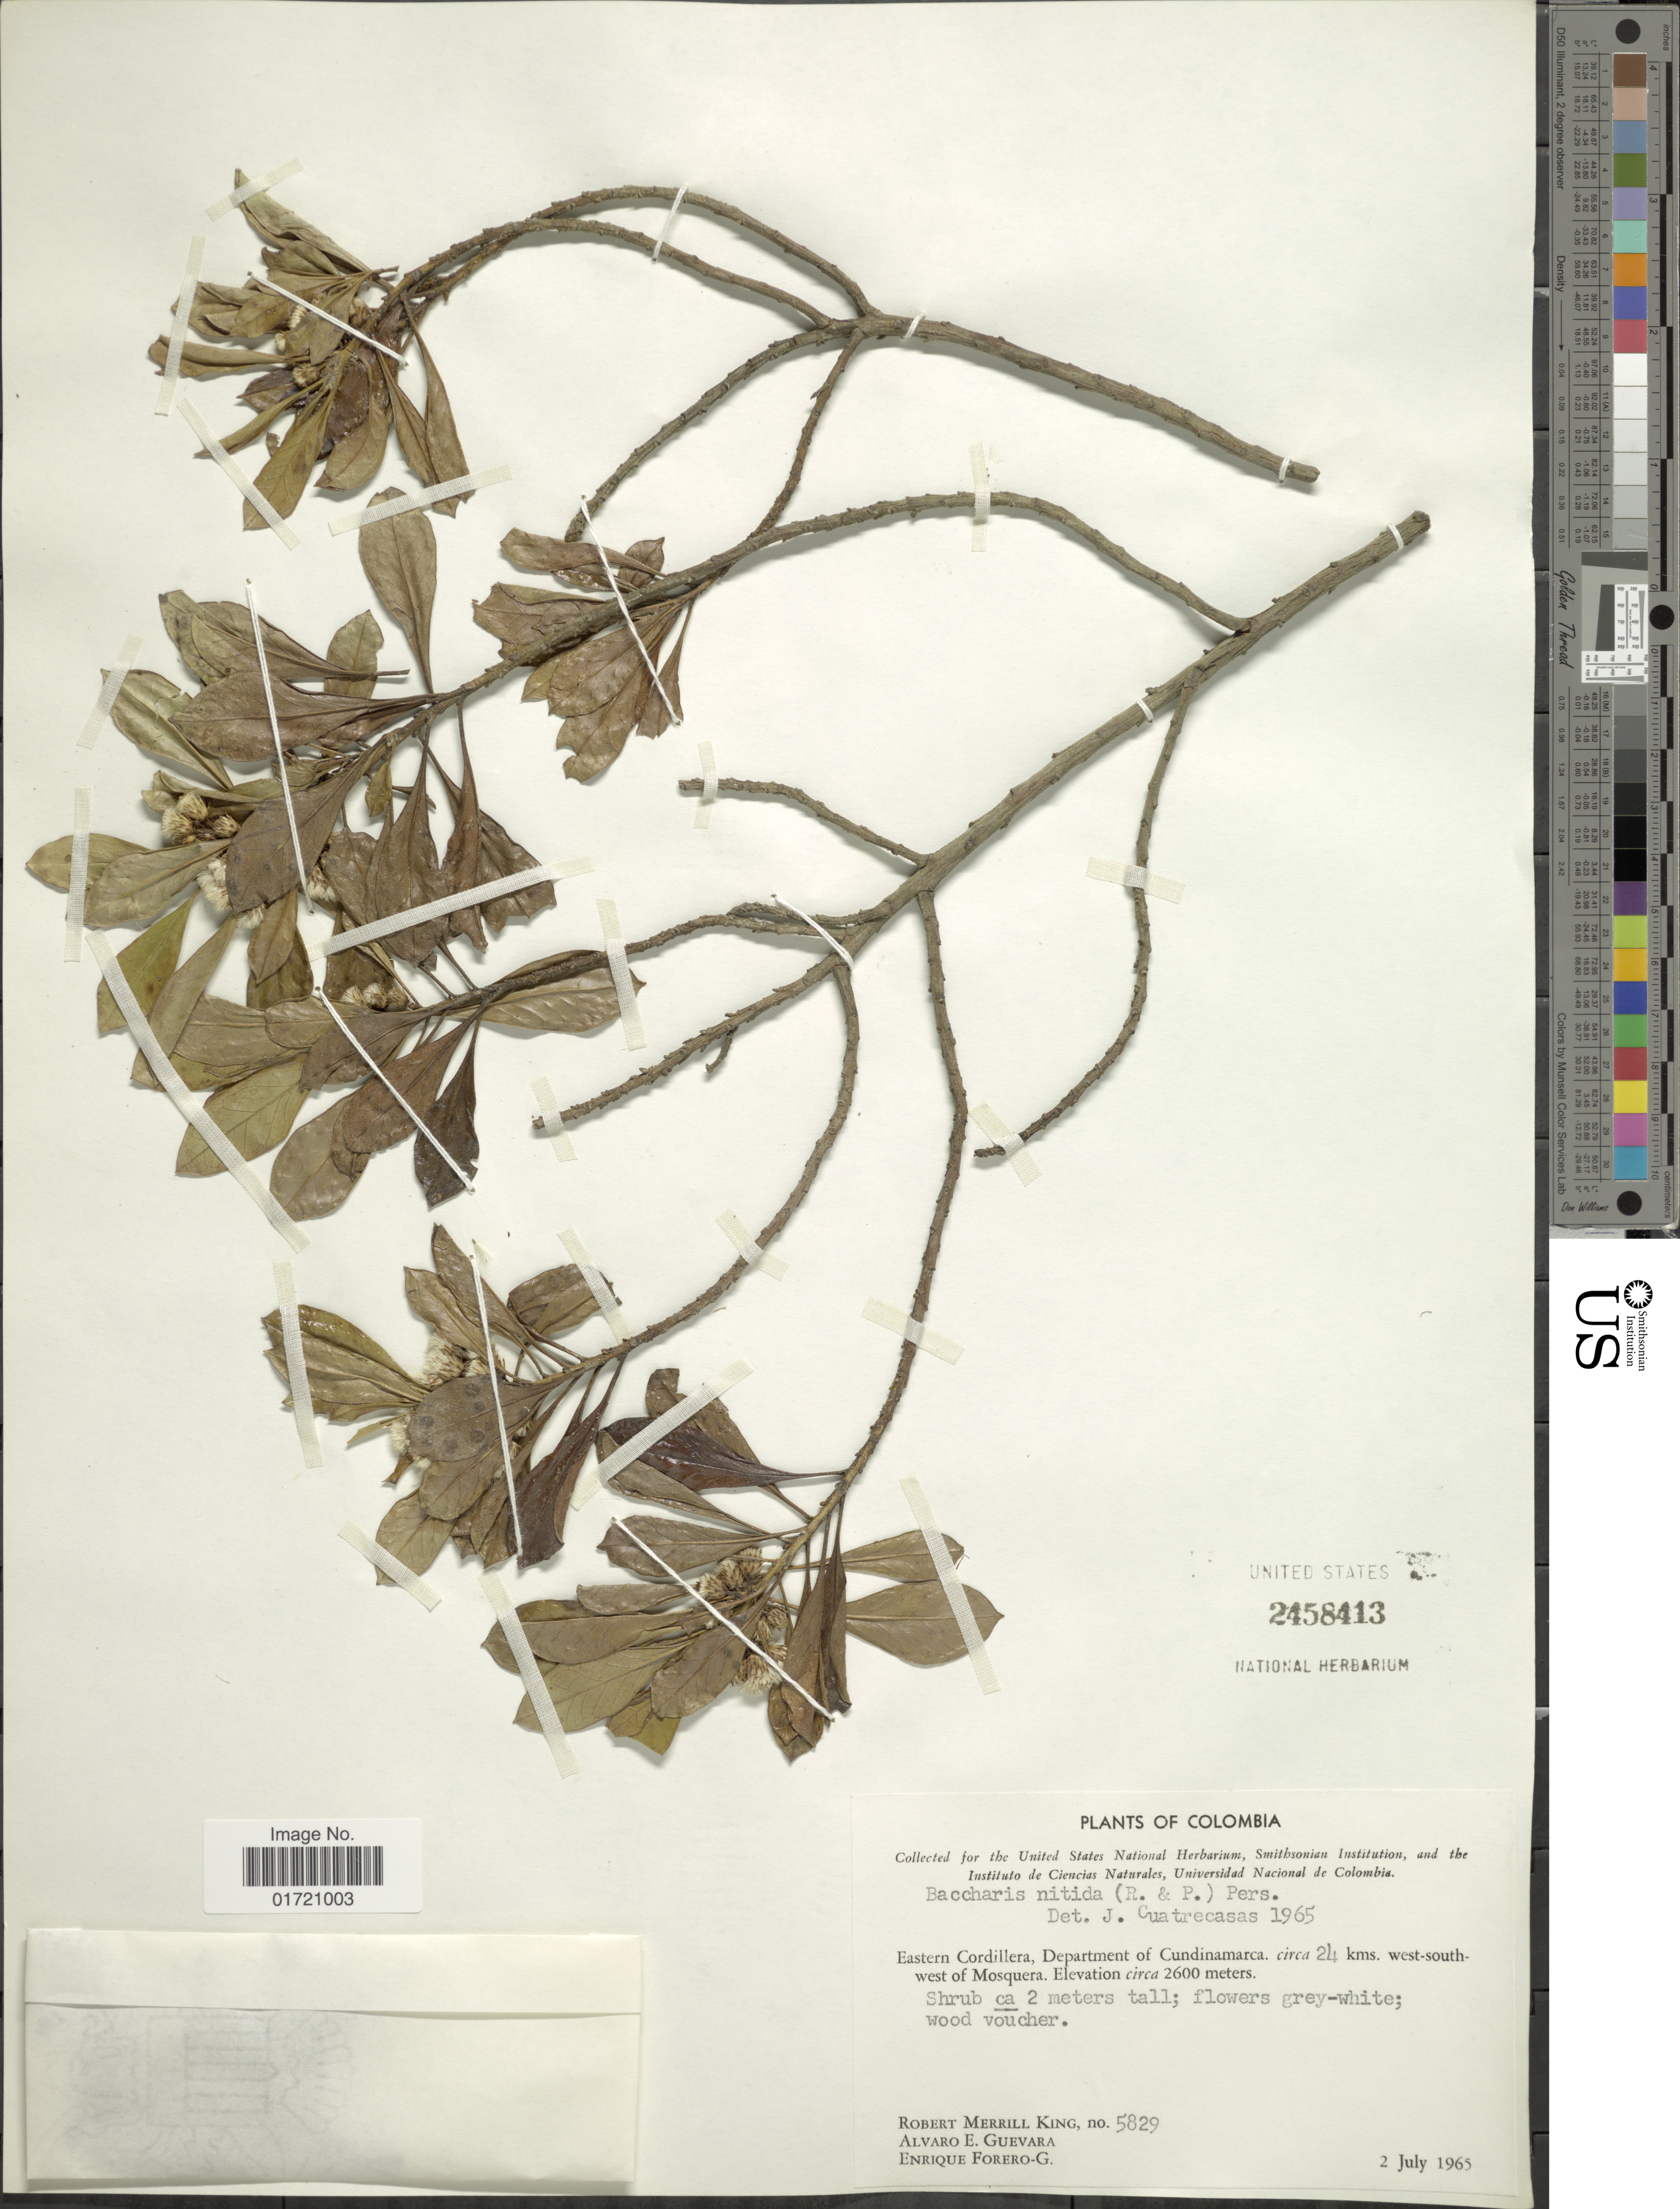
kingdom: Plantae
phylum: Tracheophyta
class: Magnoliopsida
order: Asterales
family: Asteraceae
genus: Baccharis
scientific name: Baccharis nitida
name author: (Ruiz & Pav.) Pers.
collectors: R. M. King, A. E. Guevara & E. Forero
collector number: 5829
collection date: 1965-07-02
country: Colombia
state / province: Cundinamarca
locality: Eastern Cordillera, circa 24 kms west-southwest of Mosquera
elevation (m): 2600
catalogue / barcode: US 2458413